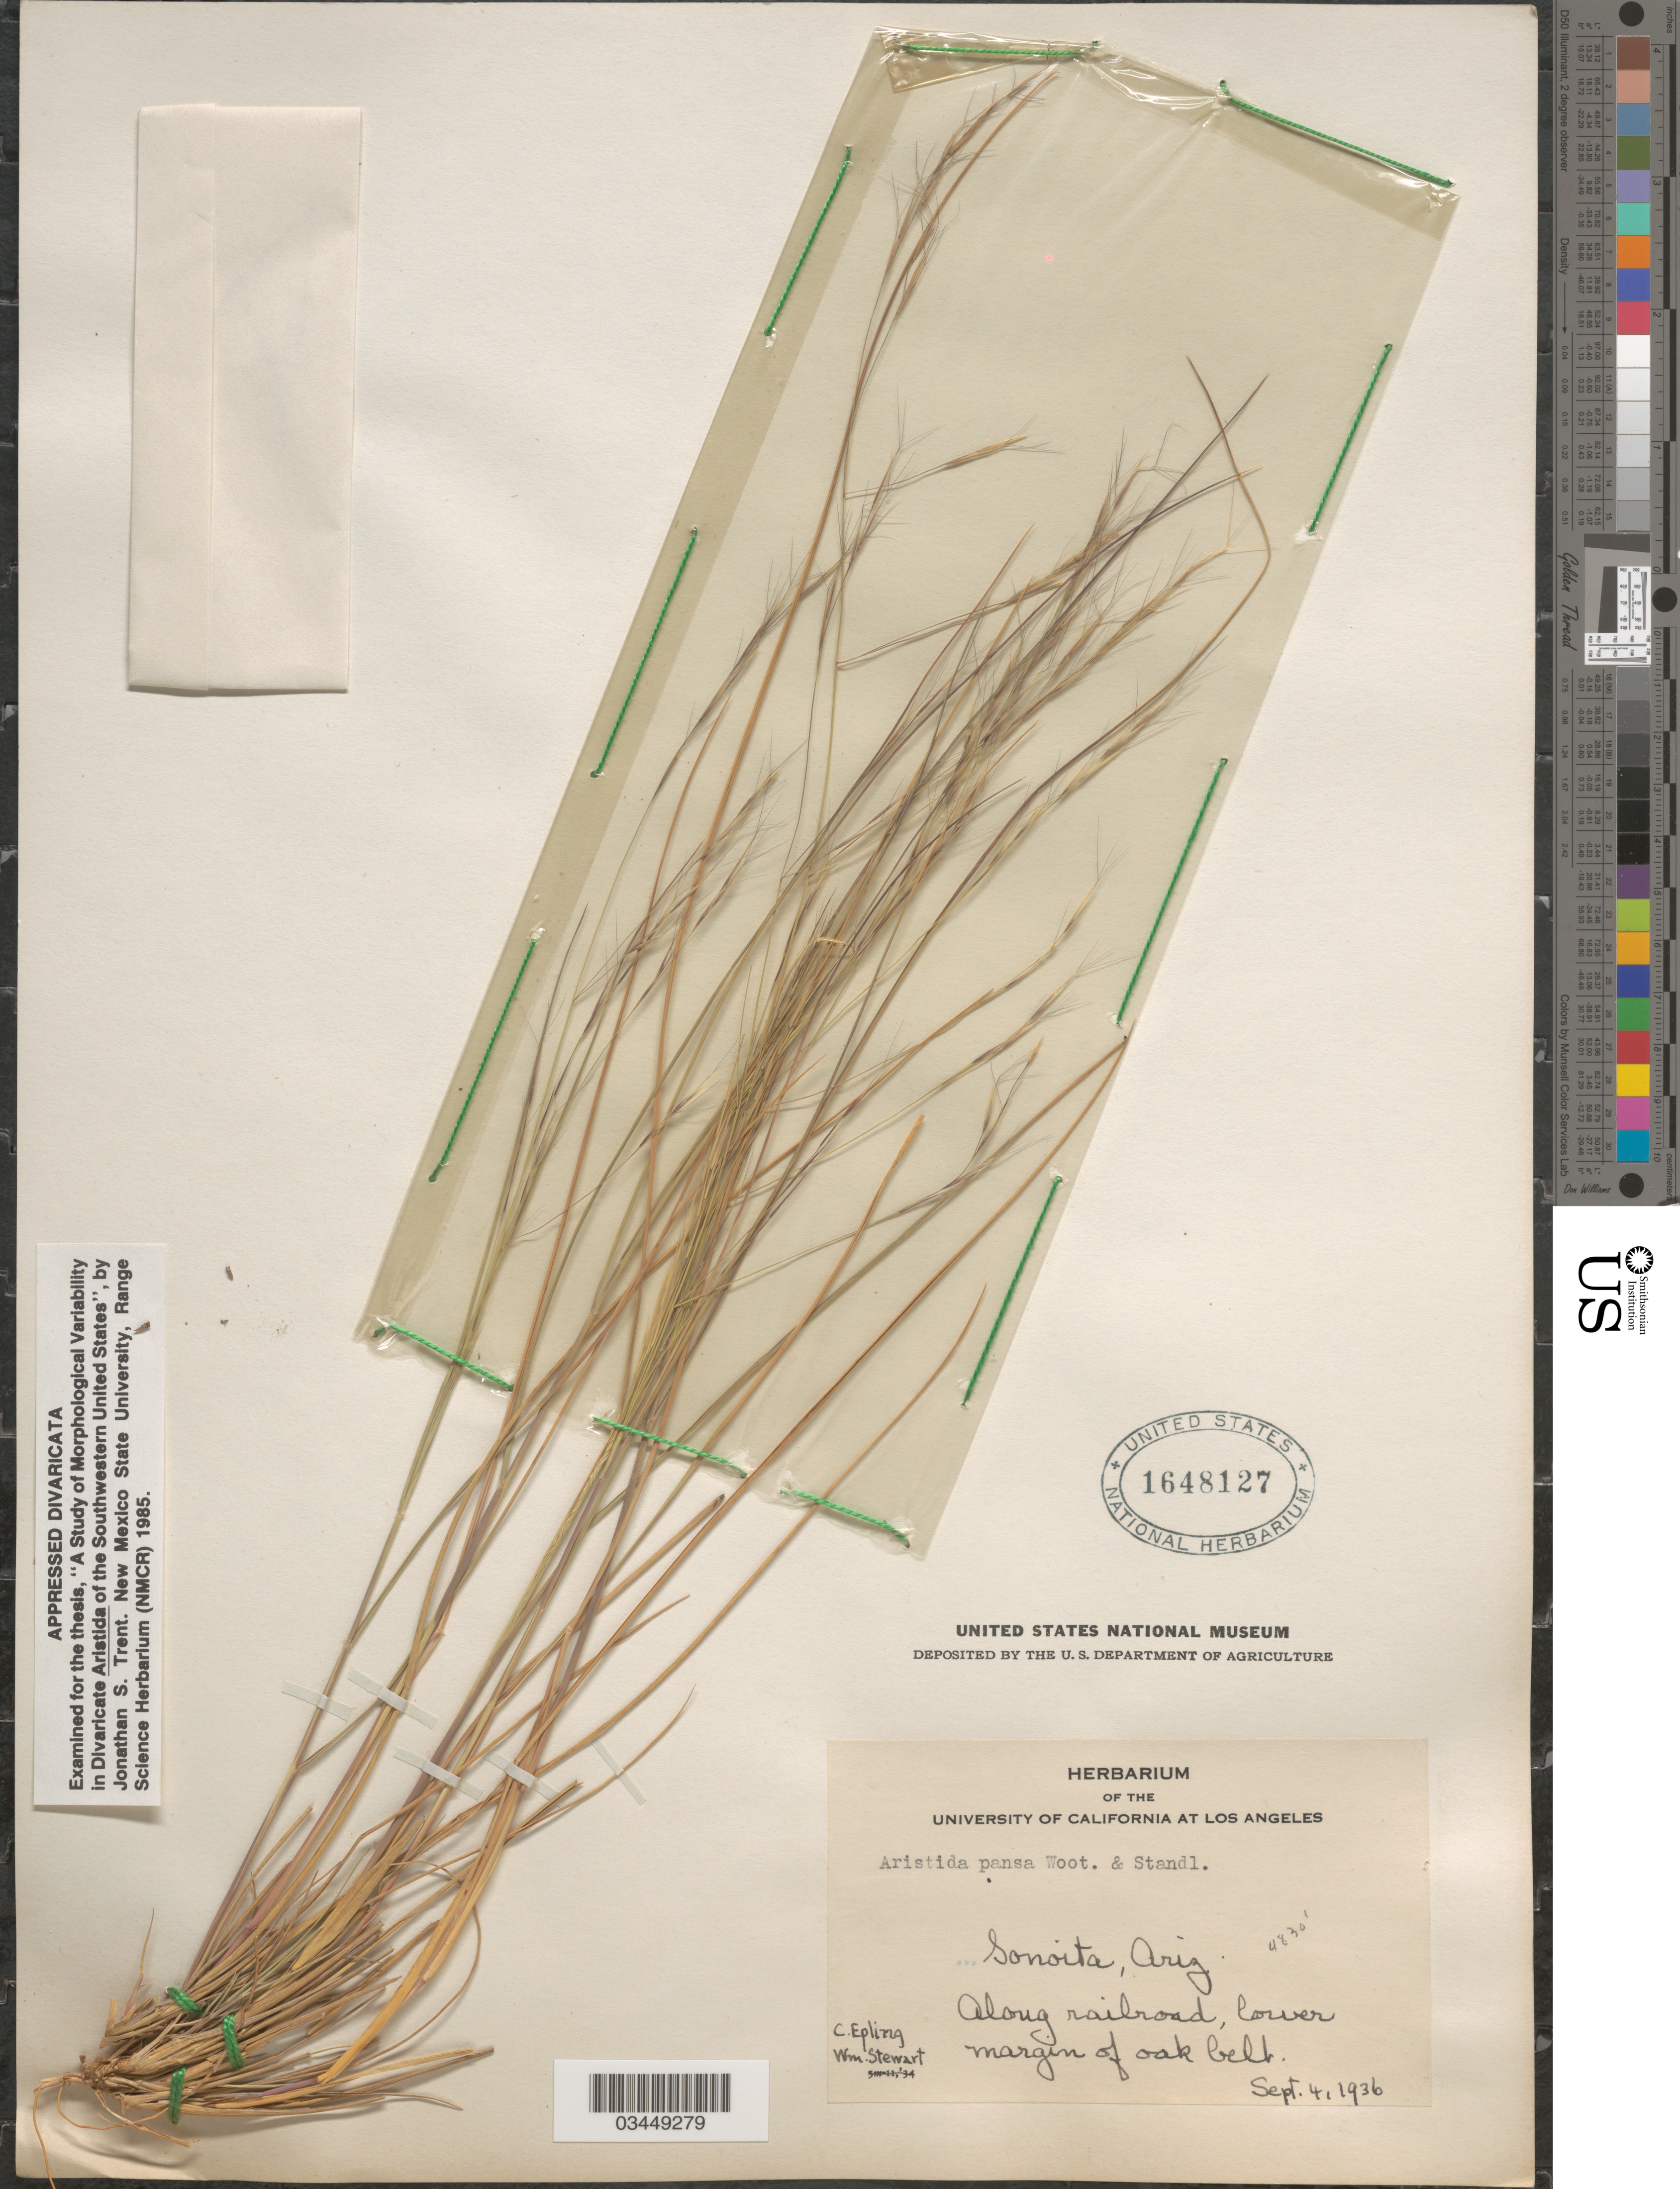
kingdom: Plantae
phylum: Tracheophyta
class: Liliopsida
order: Poales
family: Poaceae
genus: Aristida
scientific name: Aristida divaricata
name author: Humb. & Bonpl. ex Willd.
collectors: C. C. Epling & W. Stewart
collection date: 1936-09-04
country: United States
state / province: Arizona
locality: Sonoita. Along railroad, lower margin of oak belt.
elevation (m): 1472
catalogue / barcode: US 1648127